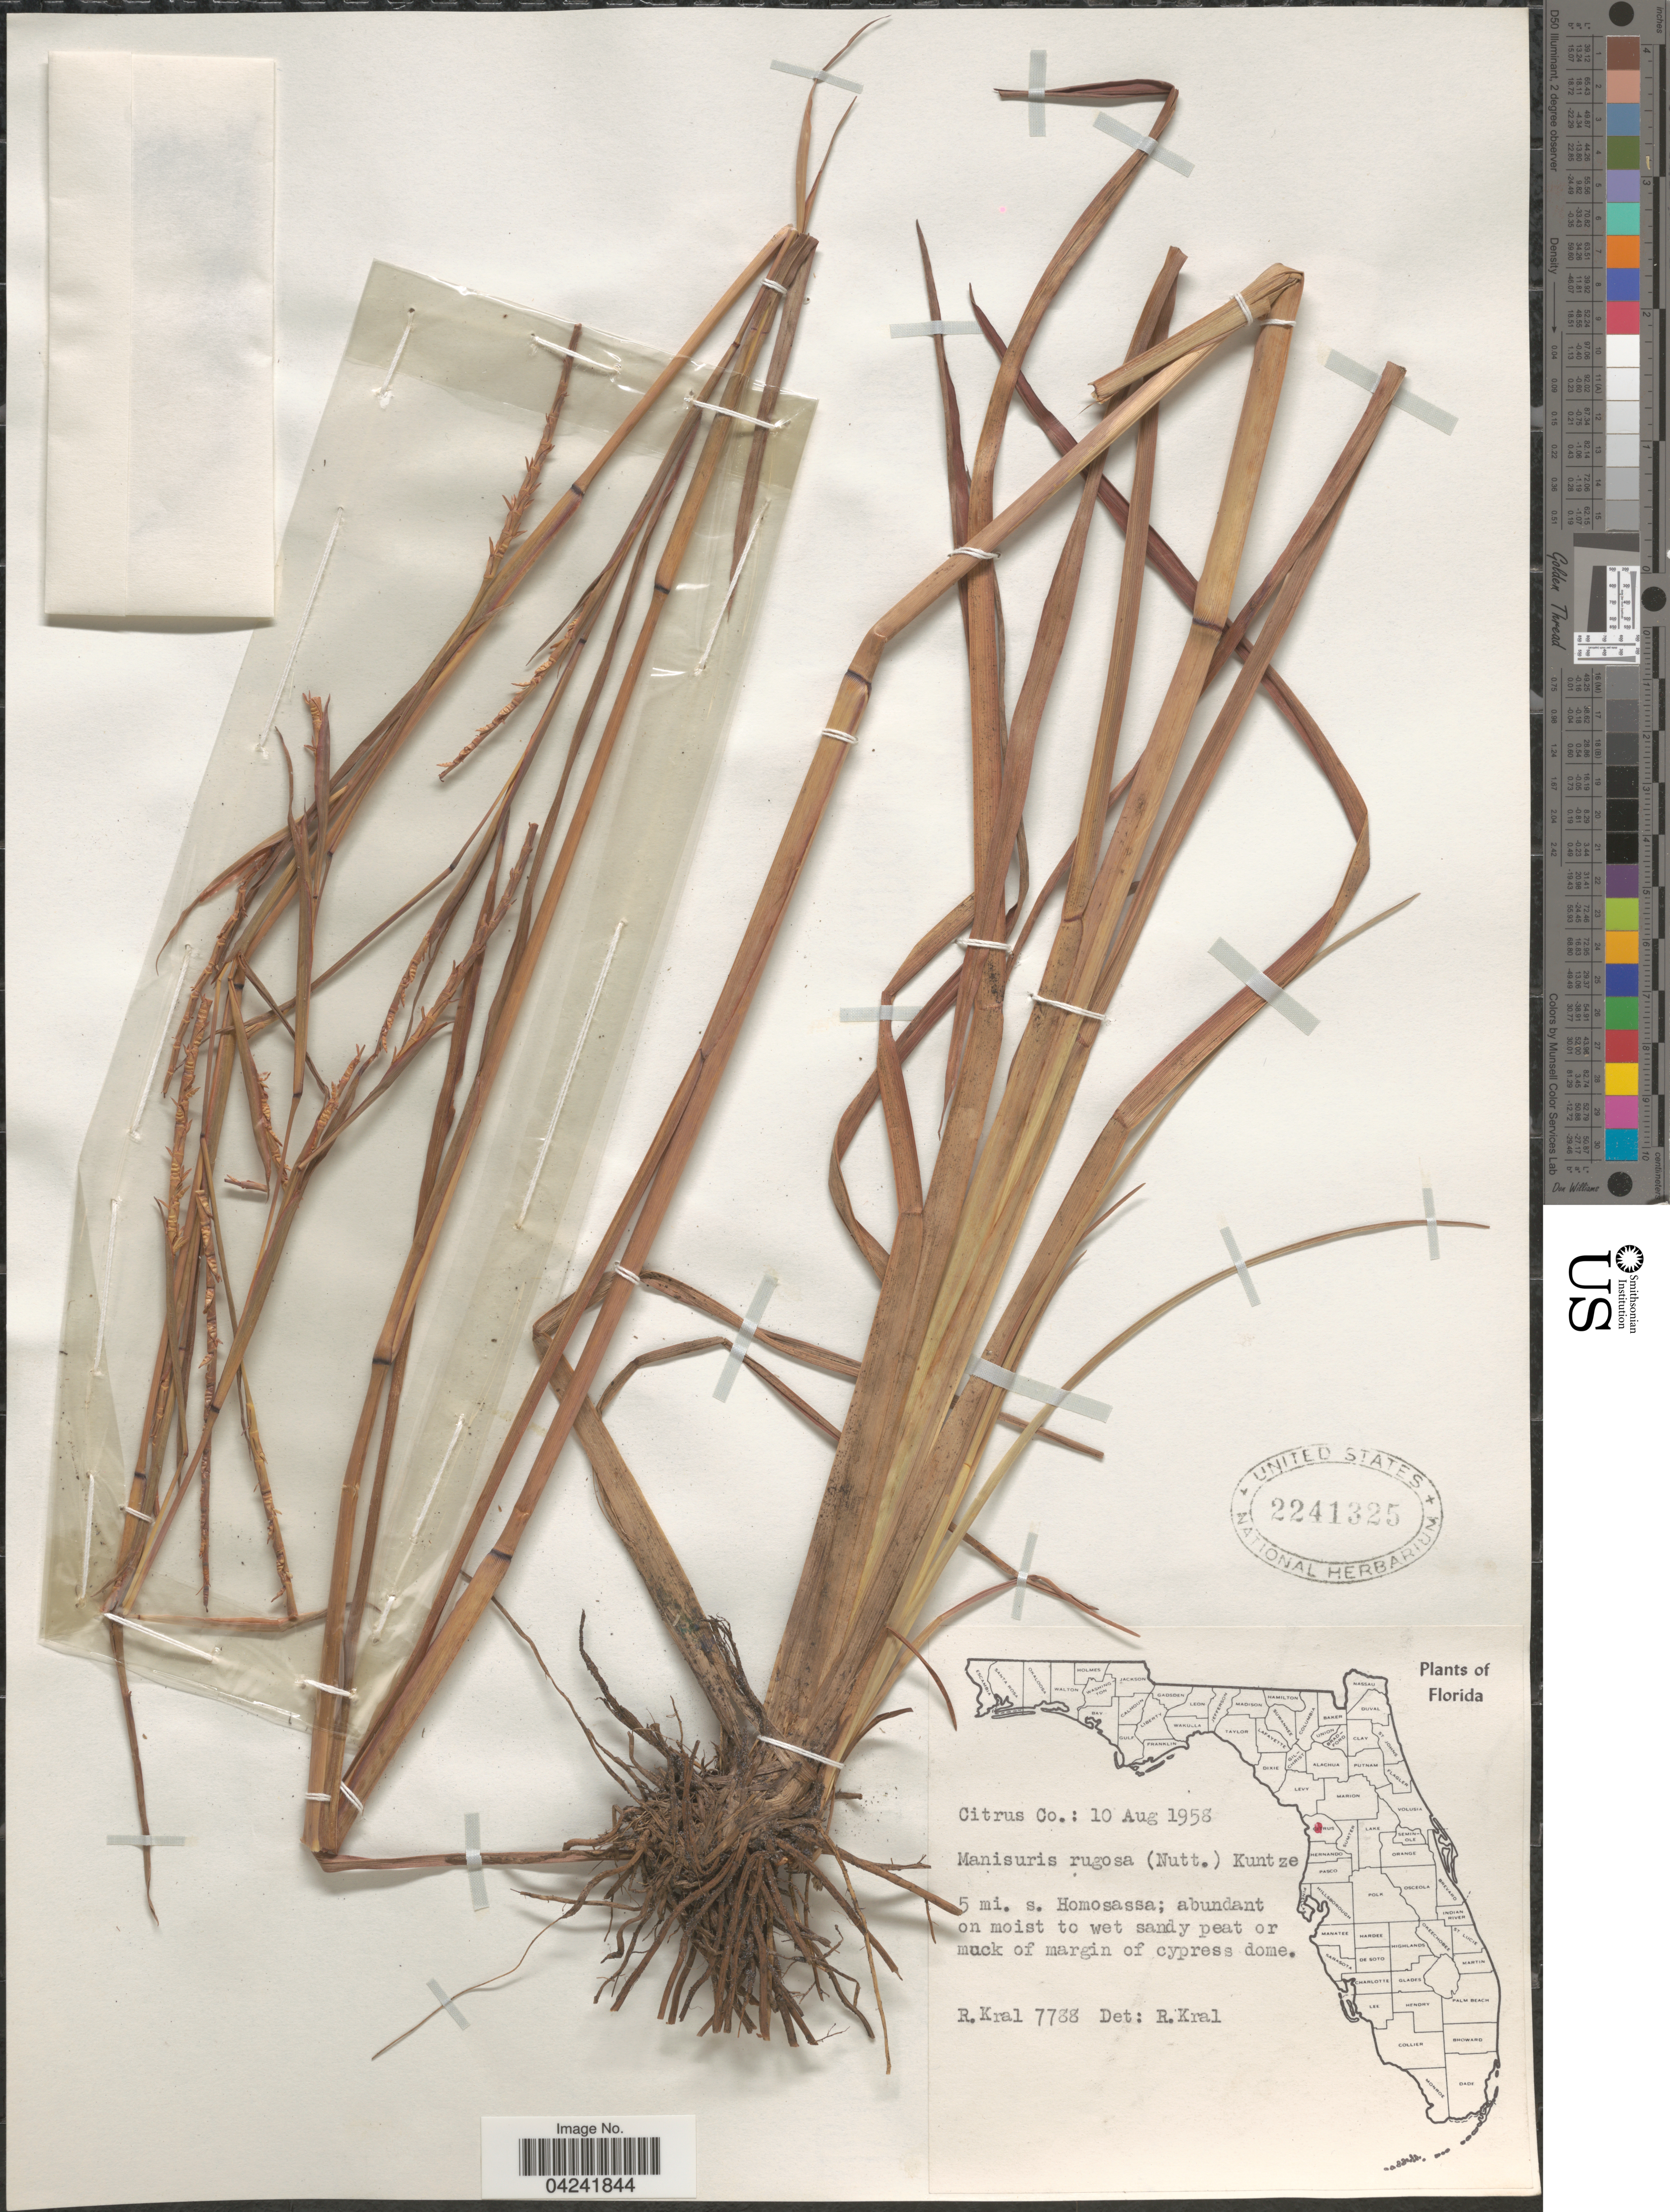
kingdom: Plantae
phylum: Tracheophyta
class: Liliopsida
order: Poales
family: Poaceae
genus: Mnesithea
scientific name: Mnesithea rugosa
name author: (Nutt.) de Koning & Sosef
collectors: R. Kral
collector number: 7788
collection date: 1958-08-10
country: United States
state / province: Florida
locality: Citrus Co. 5 mi. s. Homosassa; abundant on moist to wet sandy peat or much of margin of cypress dome.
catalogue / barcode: US 2241325